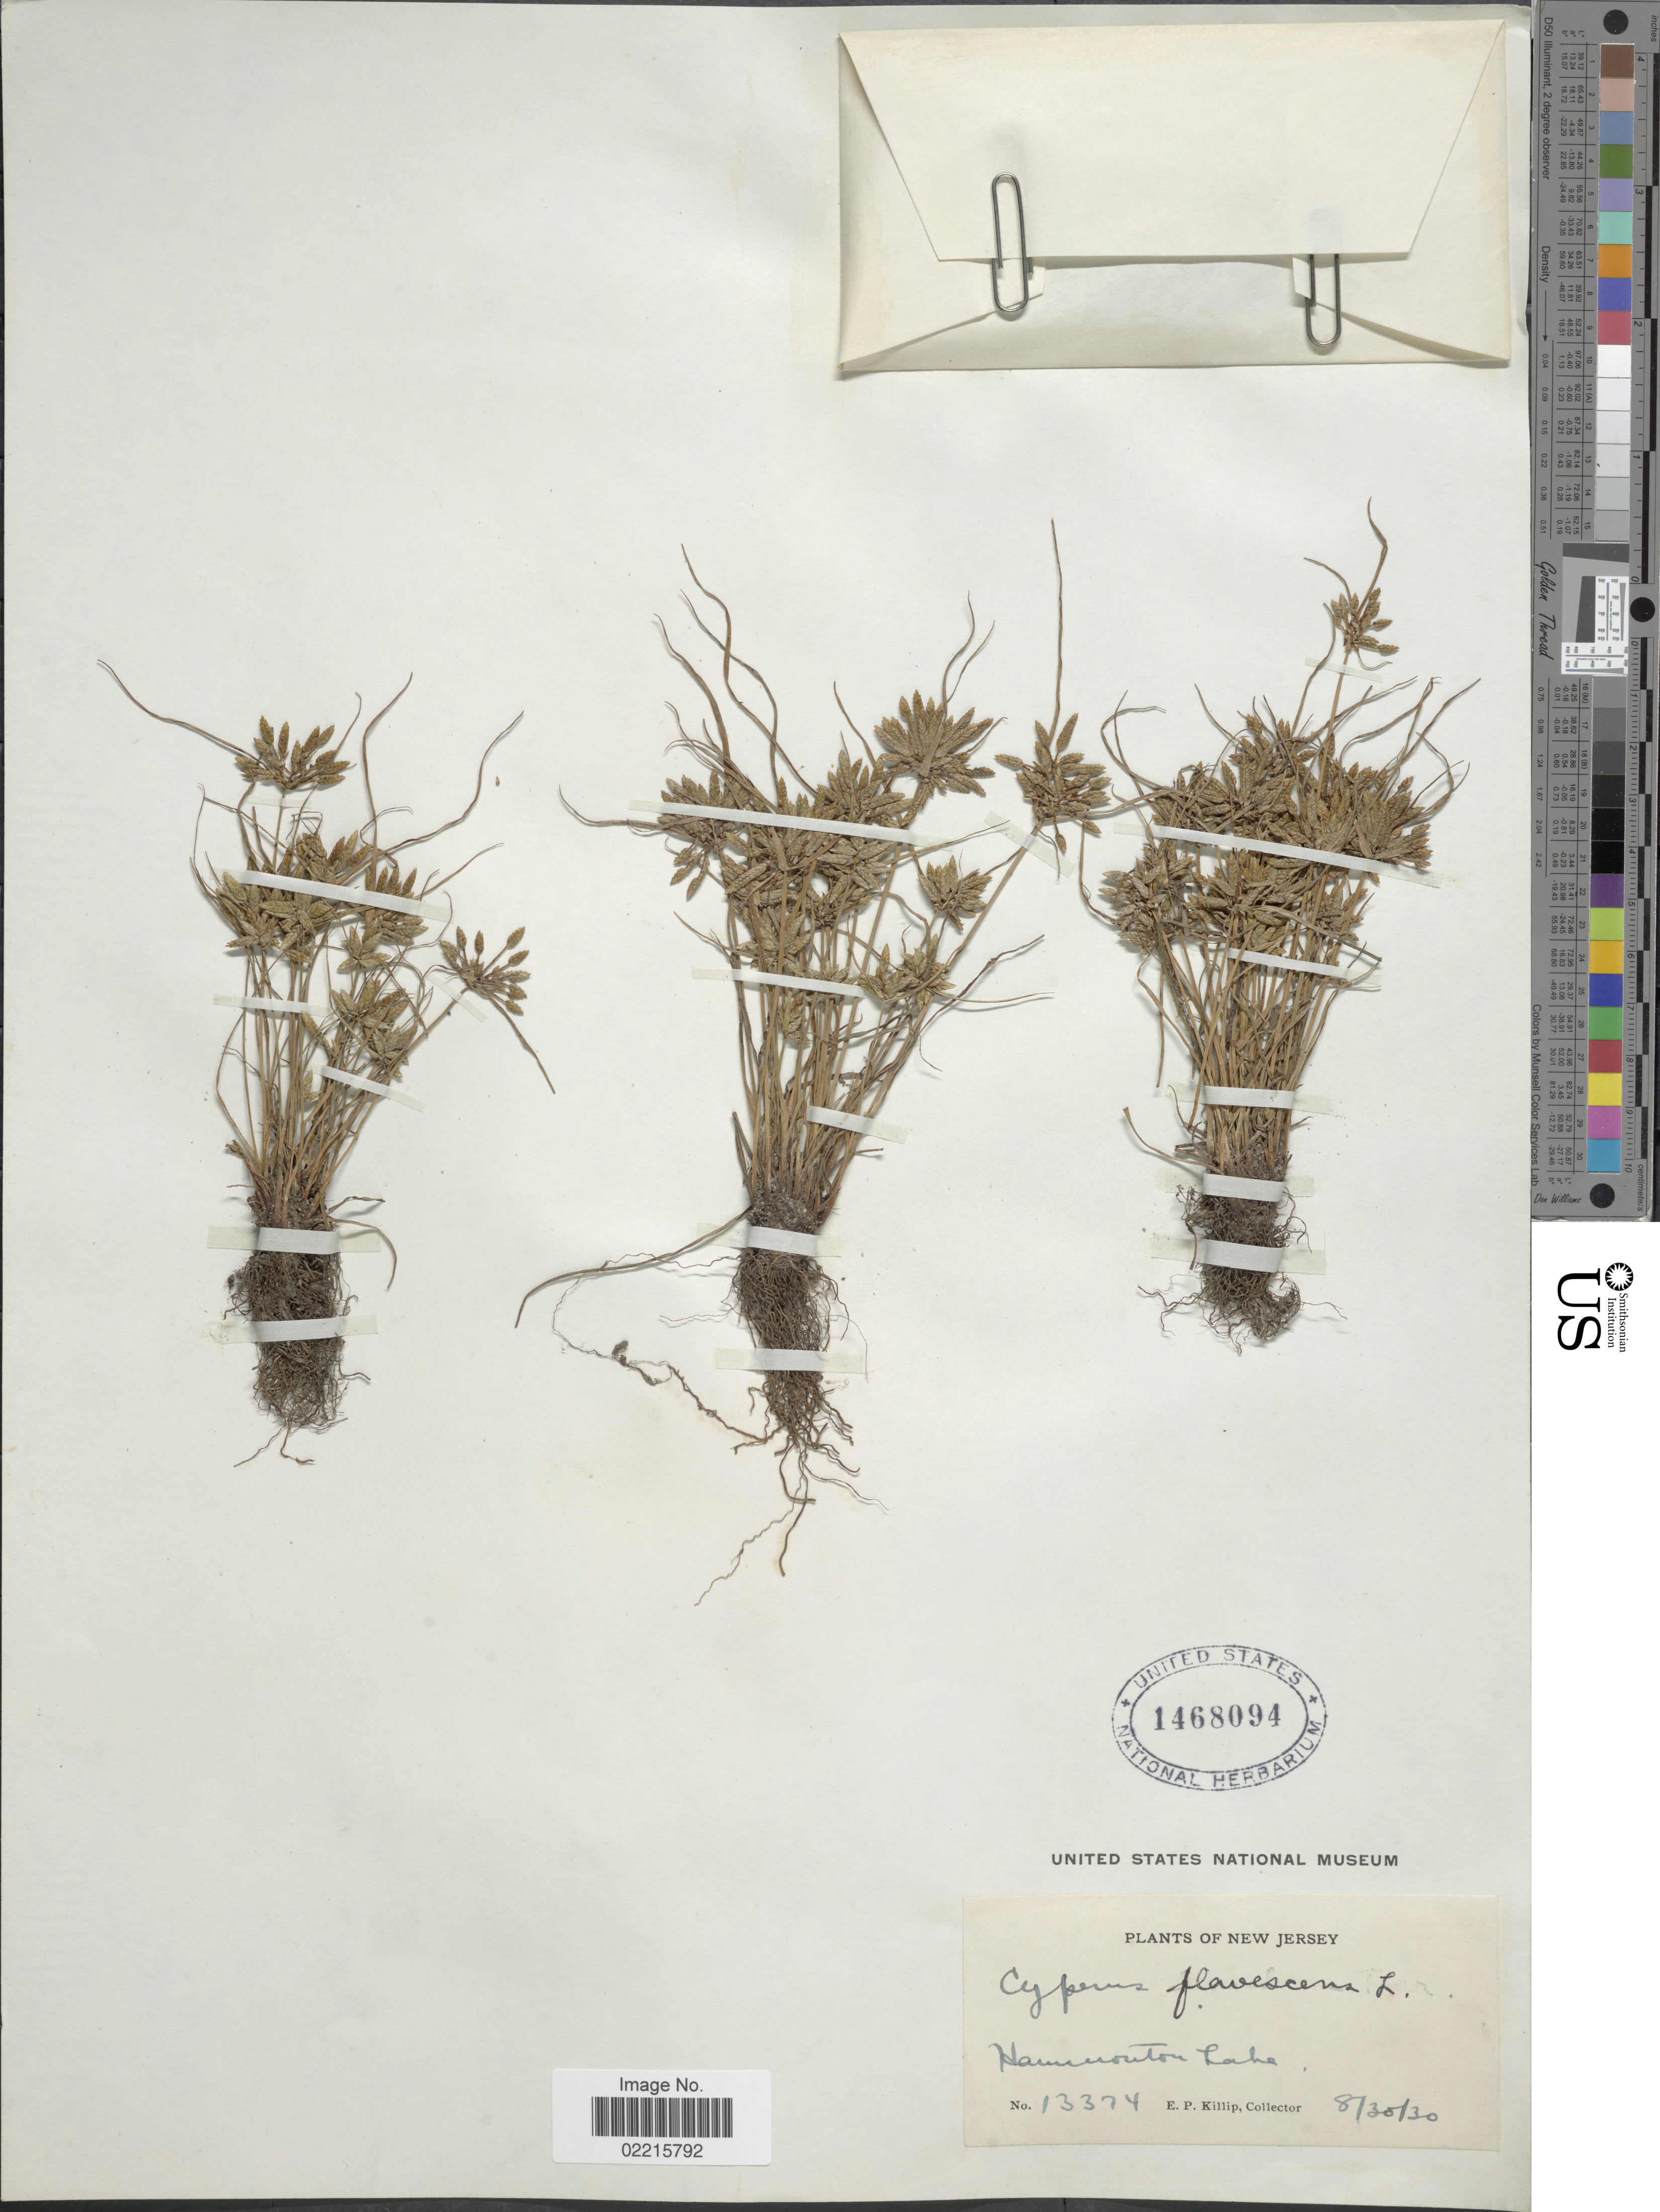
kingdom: Plantae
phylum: Tracheophyta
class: Liliopsida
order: Poales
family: Cyperaceae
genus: Cyperus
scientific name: Cyperus flavescens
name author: L.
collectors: E. P. Killip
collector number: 13374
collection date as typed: Transcribed d/m/y: 30/8/30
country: United States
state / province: New Jersey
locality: Hammonton Lake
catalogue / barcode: US 1468094